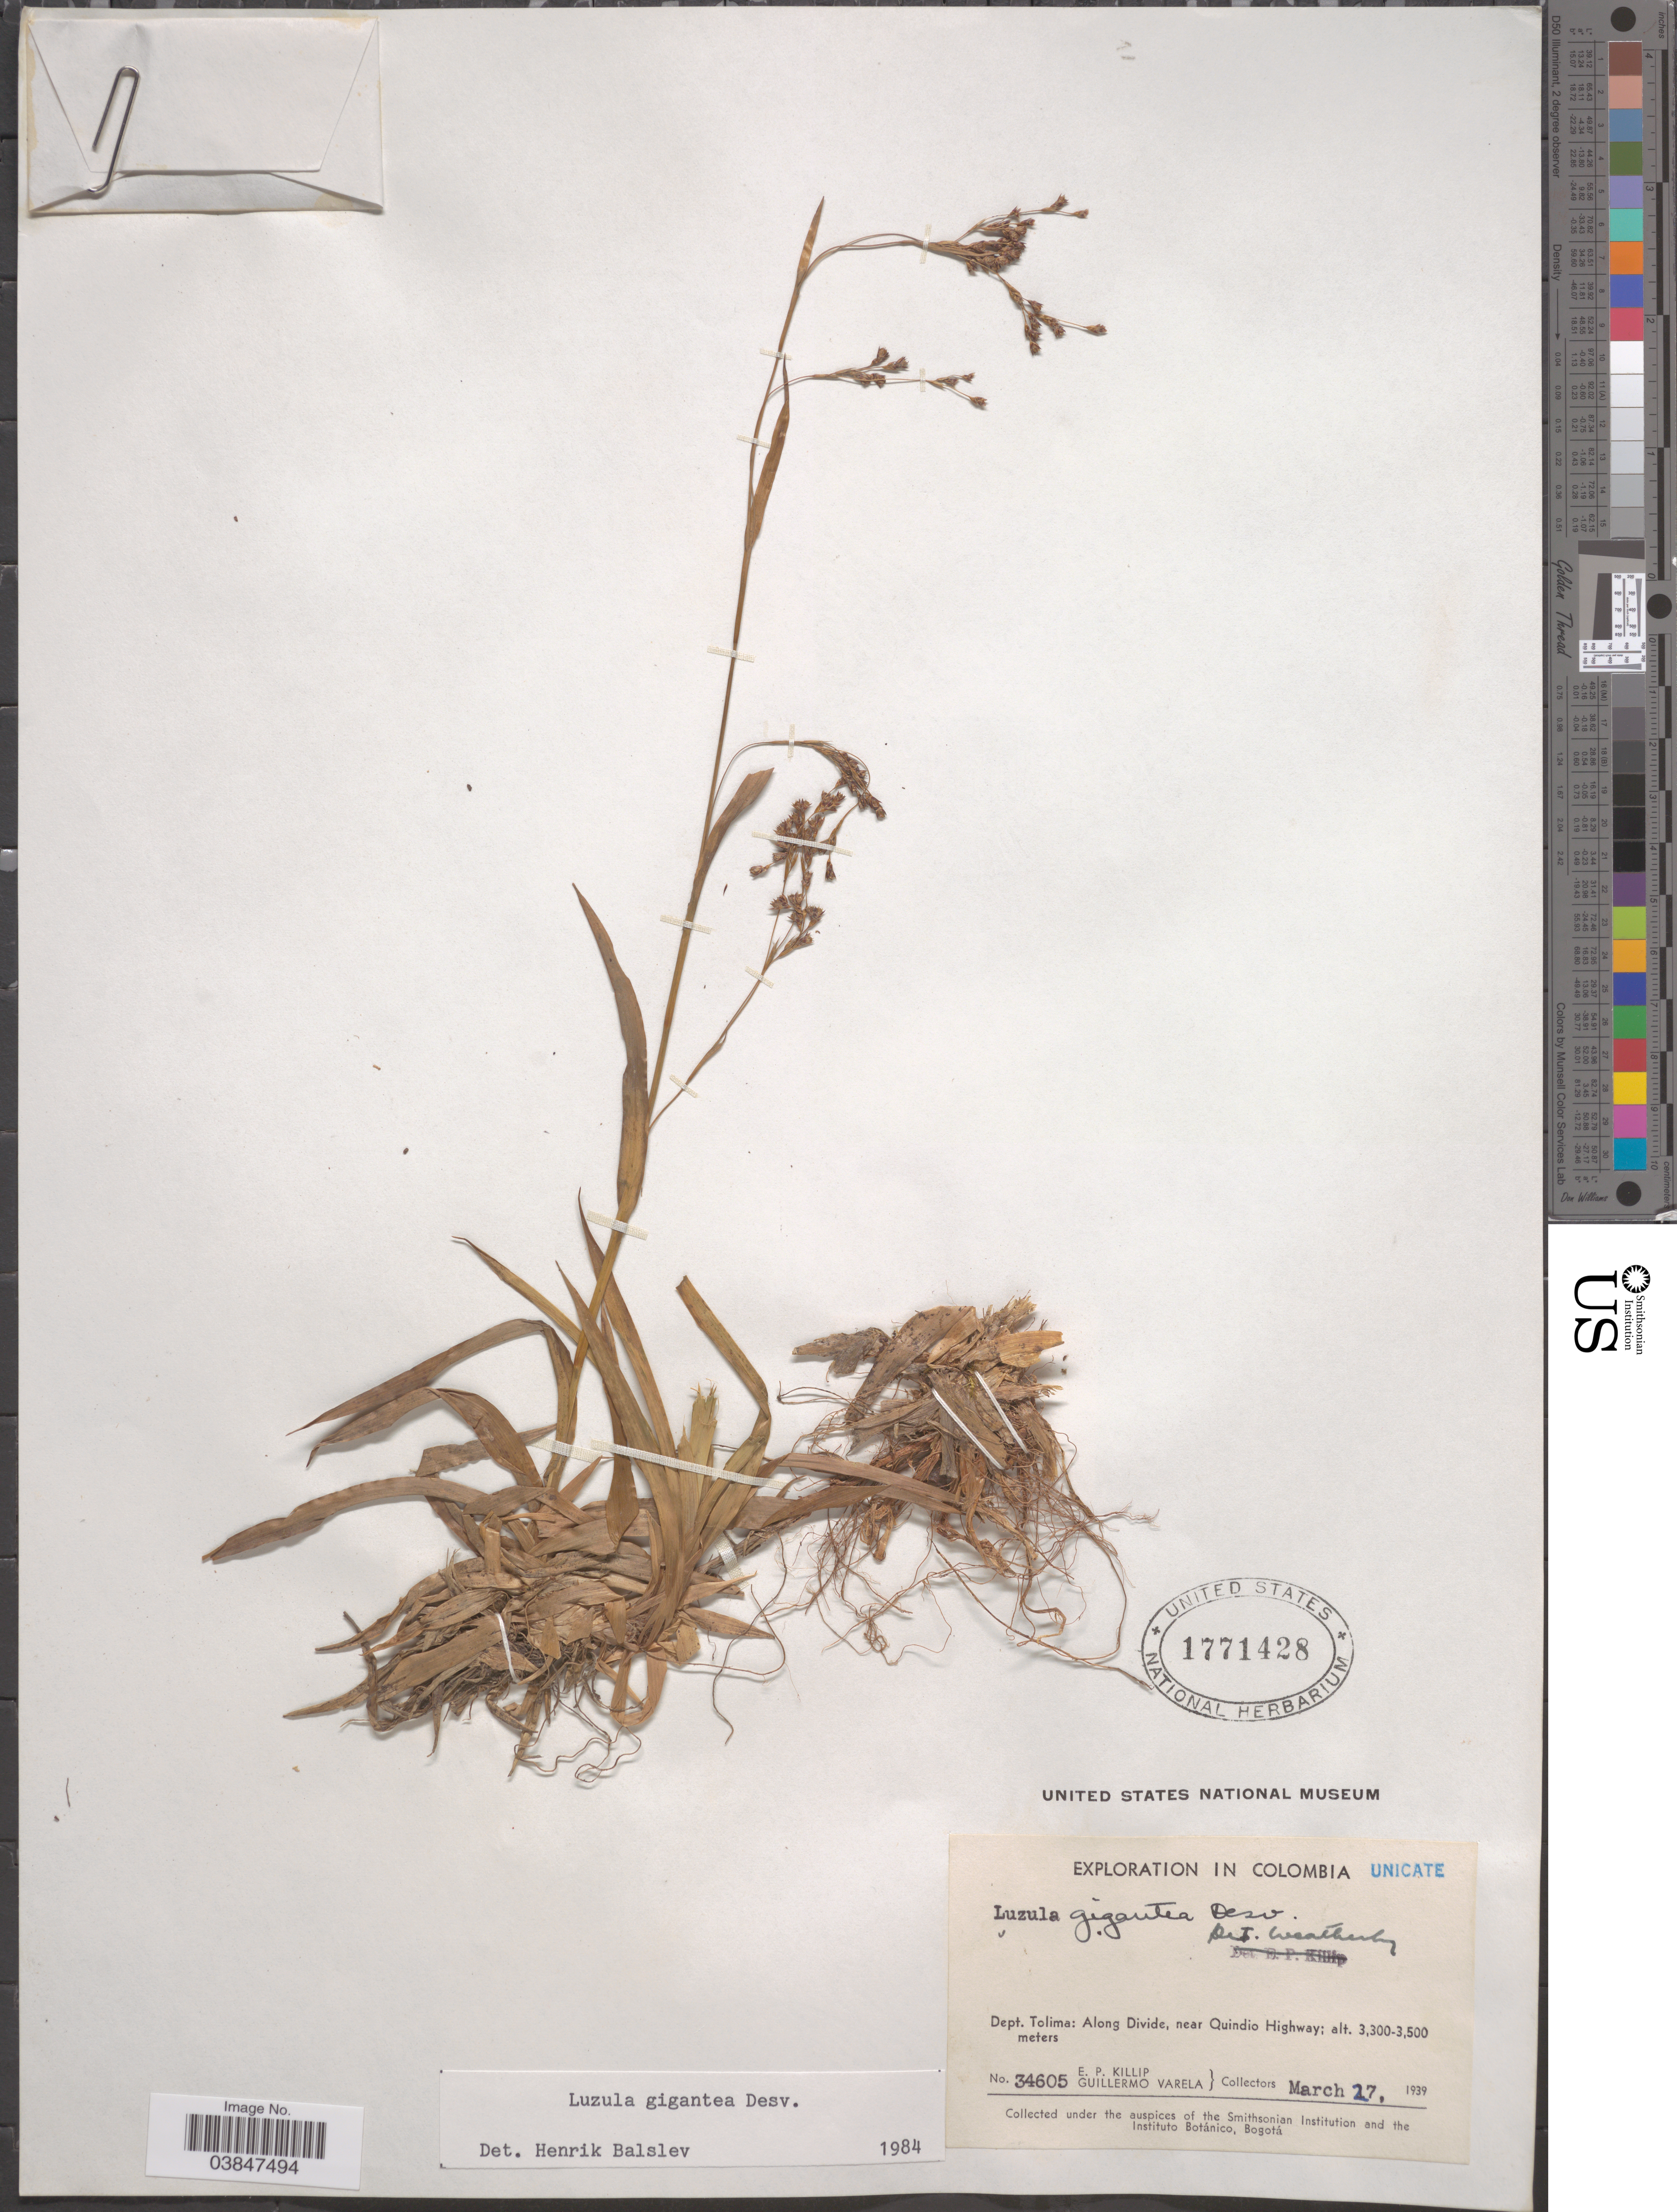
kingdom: Plantae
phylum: Tracheophyta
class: Liliopsida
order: Poales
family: Juncaceae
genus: Luzula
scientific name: Luzula gigantea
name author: Desv.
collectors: E. P. Killip & G. Valera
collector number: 34605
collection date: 1939-03-27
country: Colombia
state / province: Tolima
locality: Dept. Tolima: Along Divide, near Quindio Highway.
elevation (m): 3300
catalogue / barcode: US 1771428